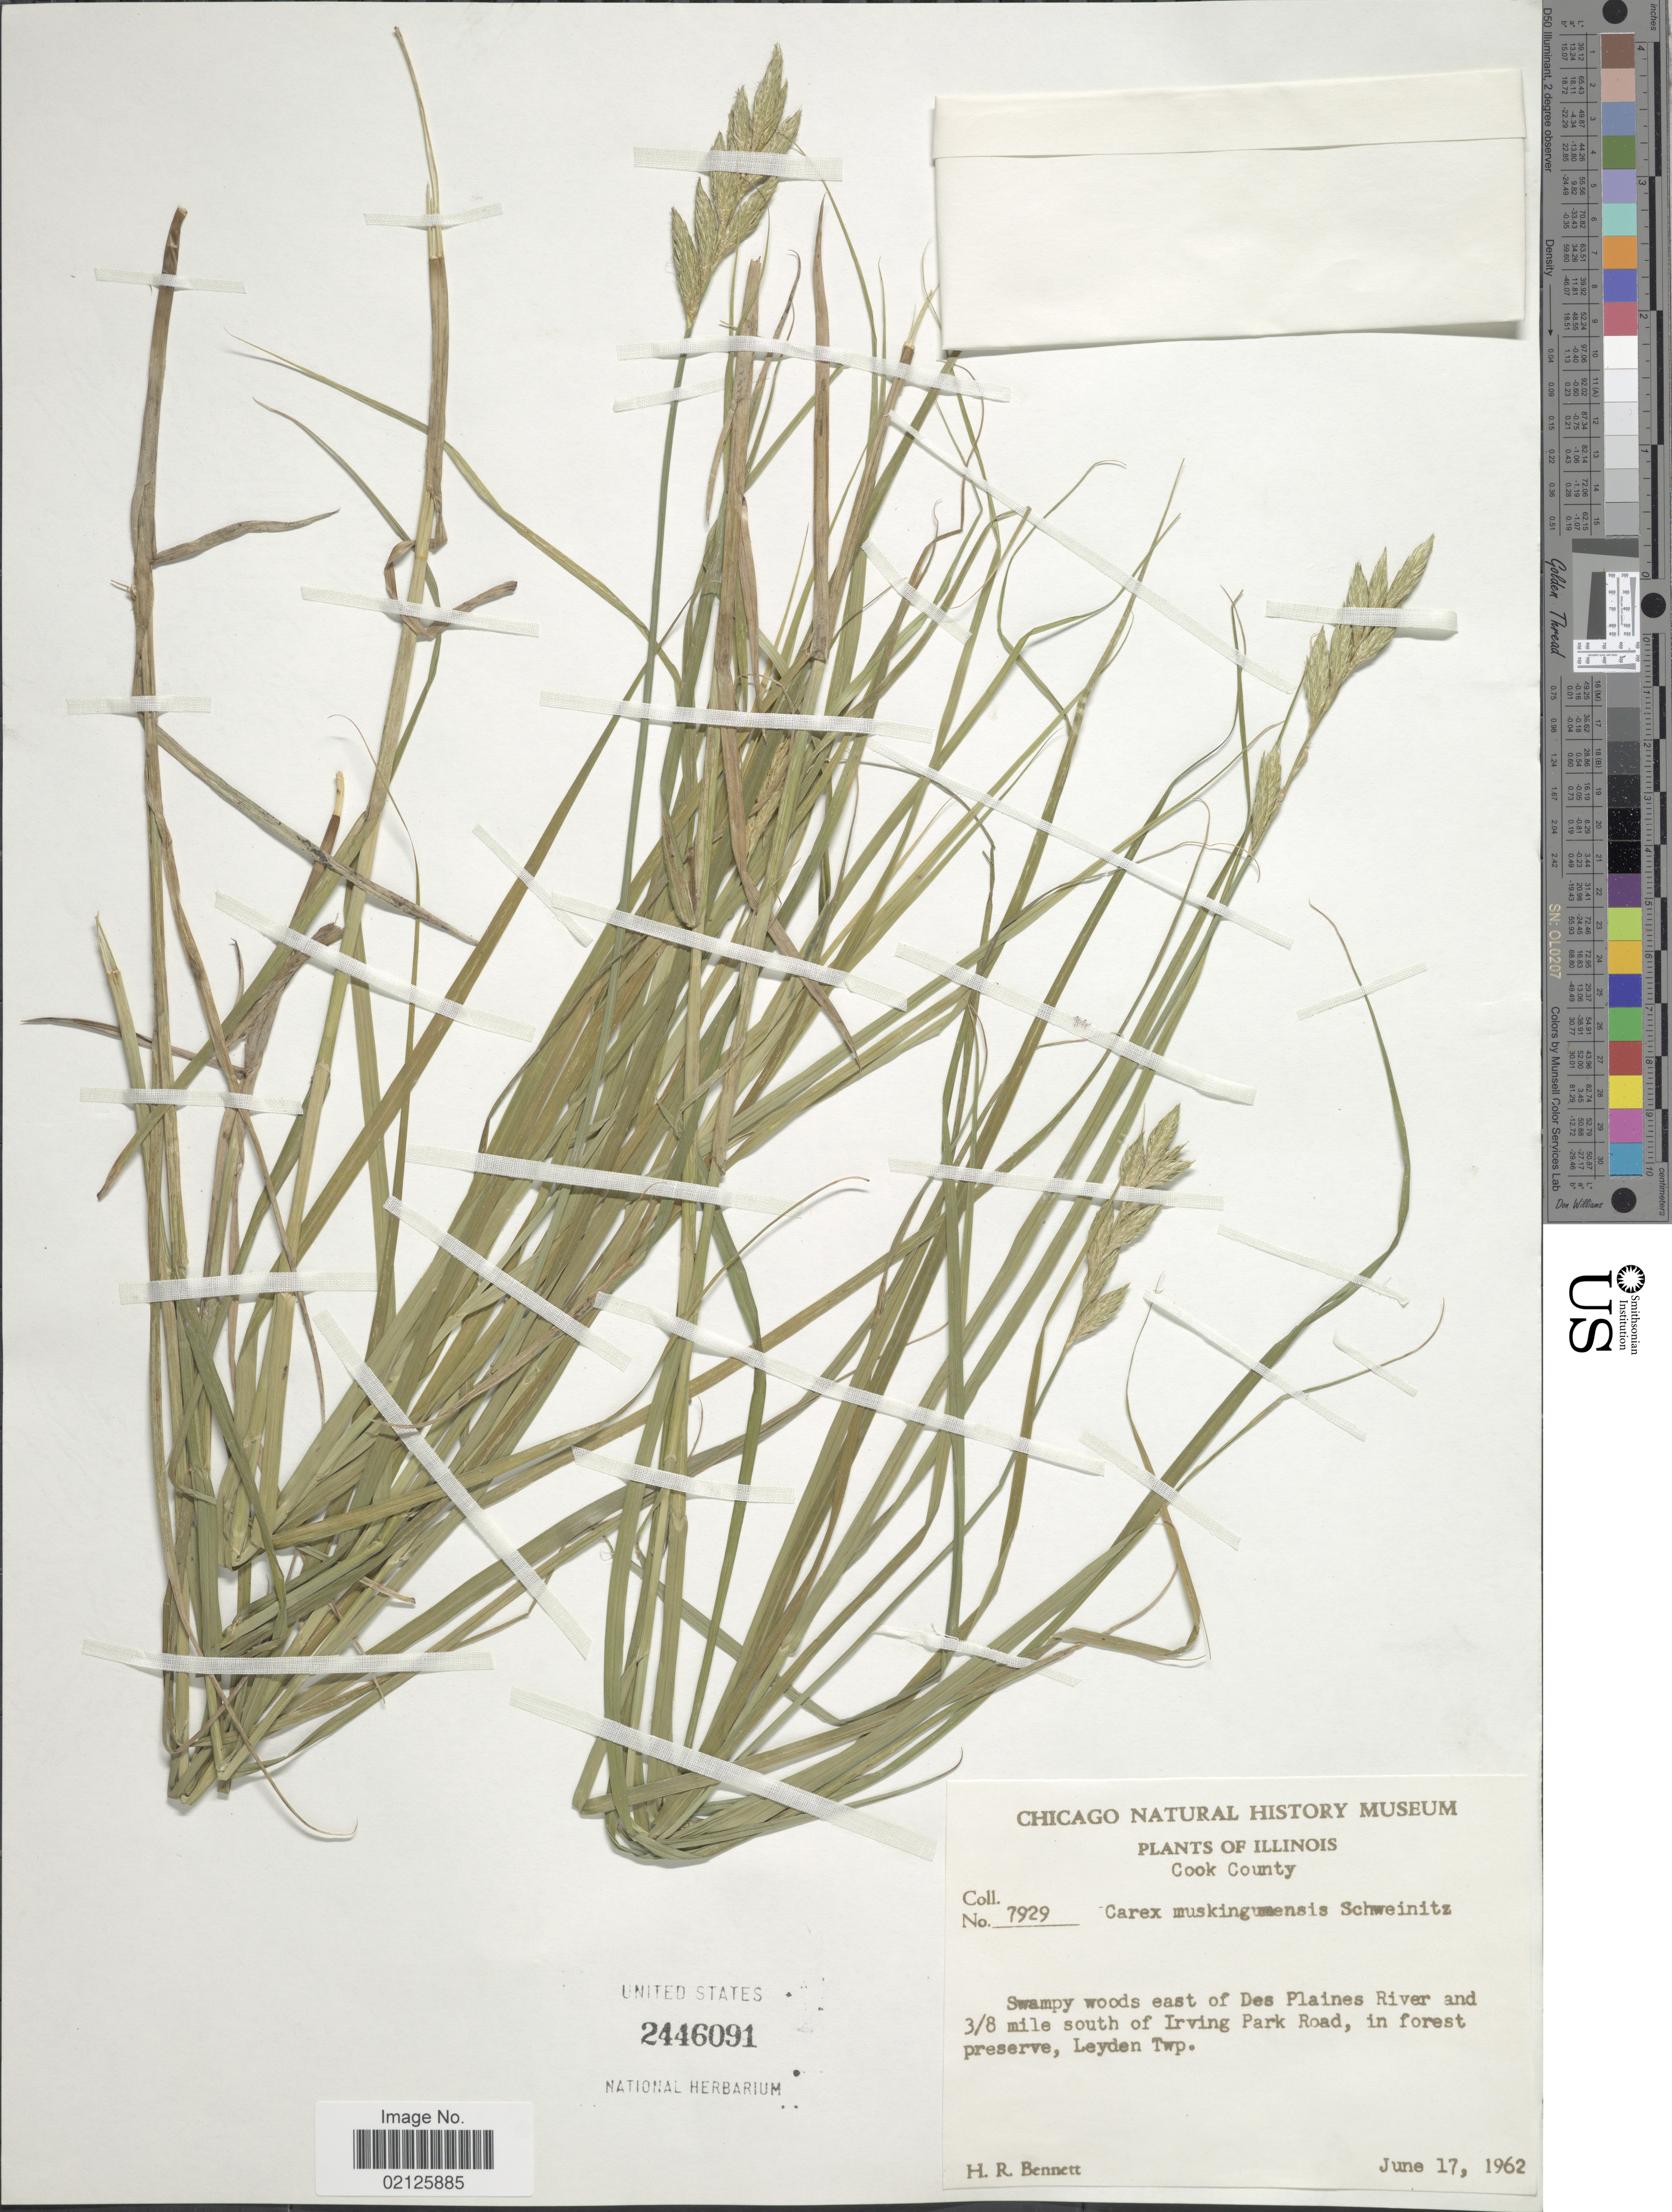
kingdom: Plantae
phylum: Tracheophyta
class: Liliopsida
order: Poales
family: Cyperaceae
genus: Carex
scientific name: Carex muskingumensis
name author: Schwein.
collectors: H. R. Bennett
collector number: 7929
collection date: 1962-06-17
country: United States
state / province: Illinois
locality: Cooc County, Swampy woods east of Des Plaines River and 3/8 miles south of Irving Park Road, in forest preserve, Leyden Twp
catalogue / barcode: US 2446091